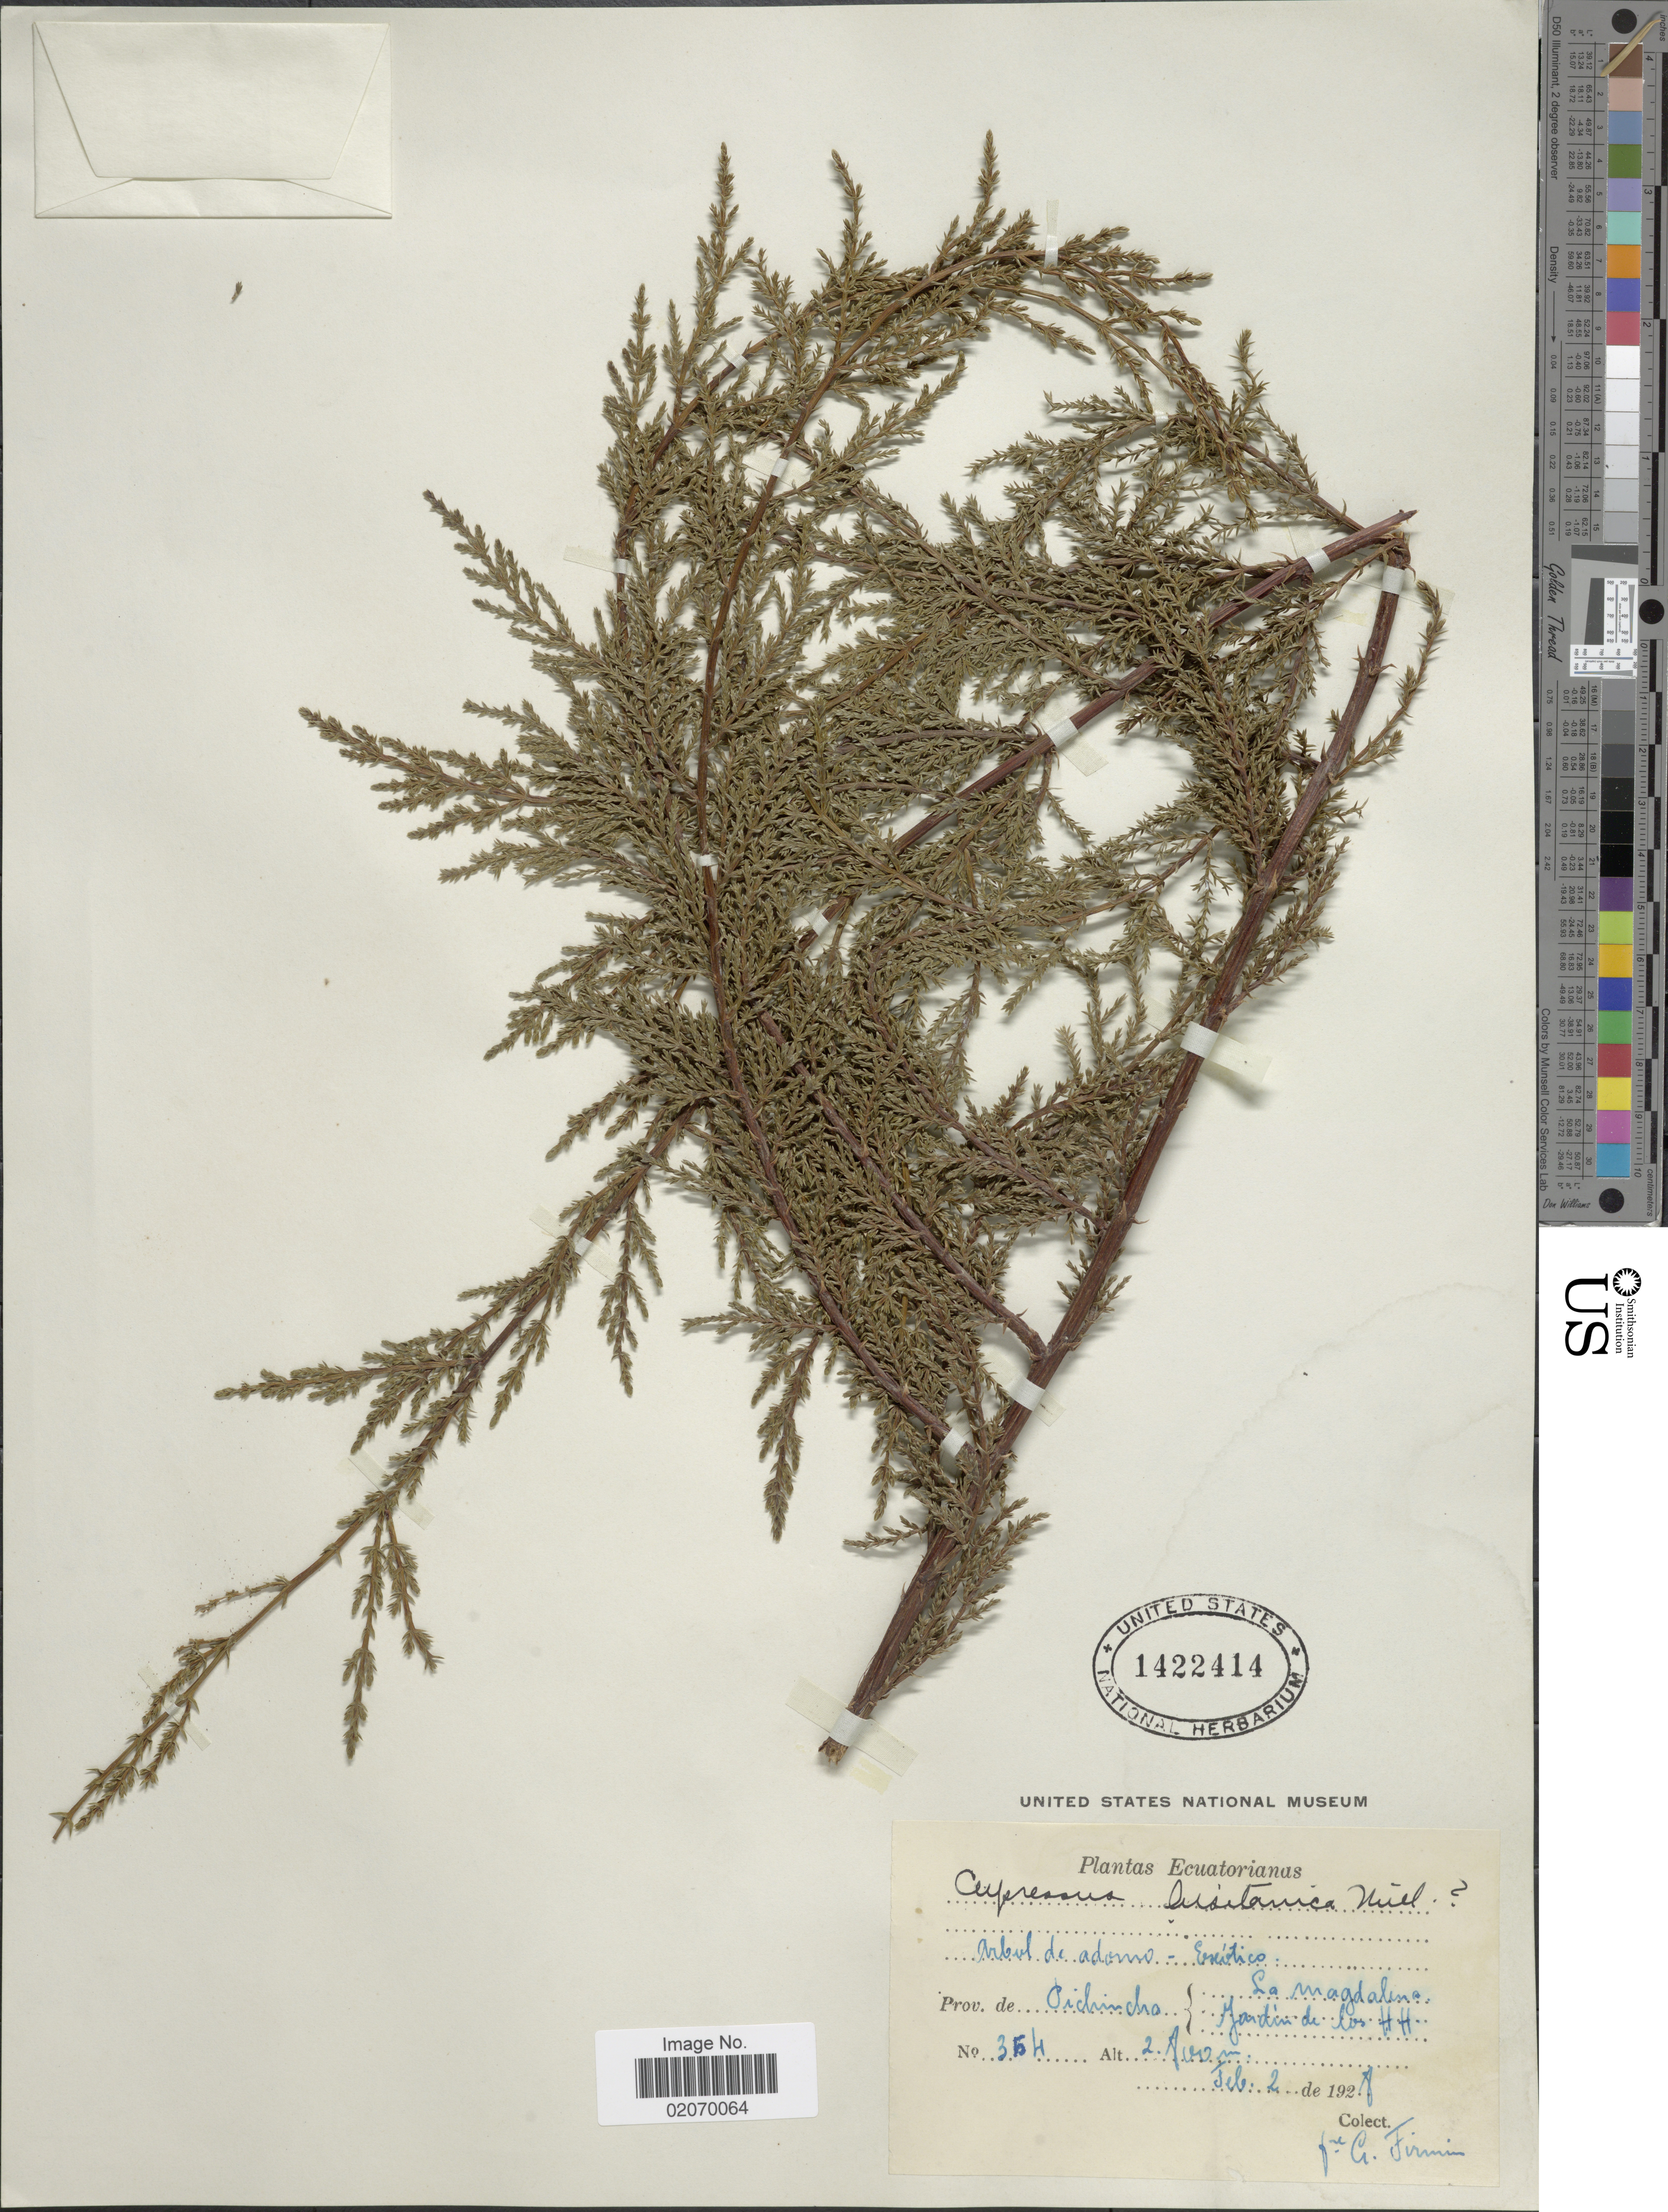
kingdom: Plantae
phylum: Tracheophyta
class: Pinopsida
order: Pinales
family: Cupressaceae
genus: Hesperocyparis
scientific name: Hesperocyparis lusitanica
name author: (Miller) Bartel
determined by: (US) Smithsonian Institution - National Museum of Natural History - Department of Botany (UNITED STATES)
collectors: F. Firmin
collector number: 354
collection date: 1928-02-02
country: Ecuador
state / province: Pichincha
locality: La Magdalena, Jardin de los HH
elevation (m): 2800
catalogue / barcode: US 1422414